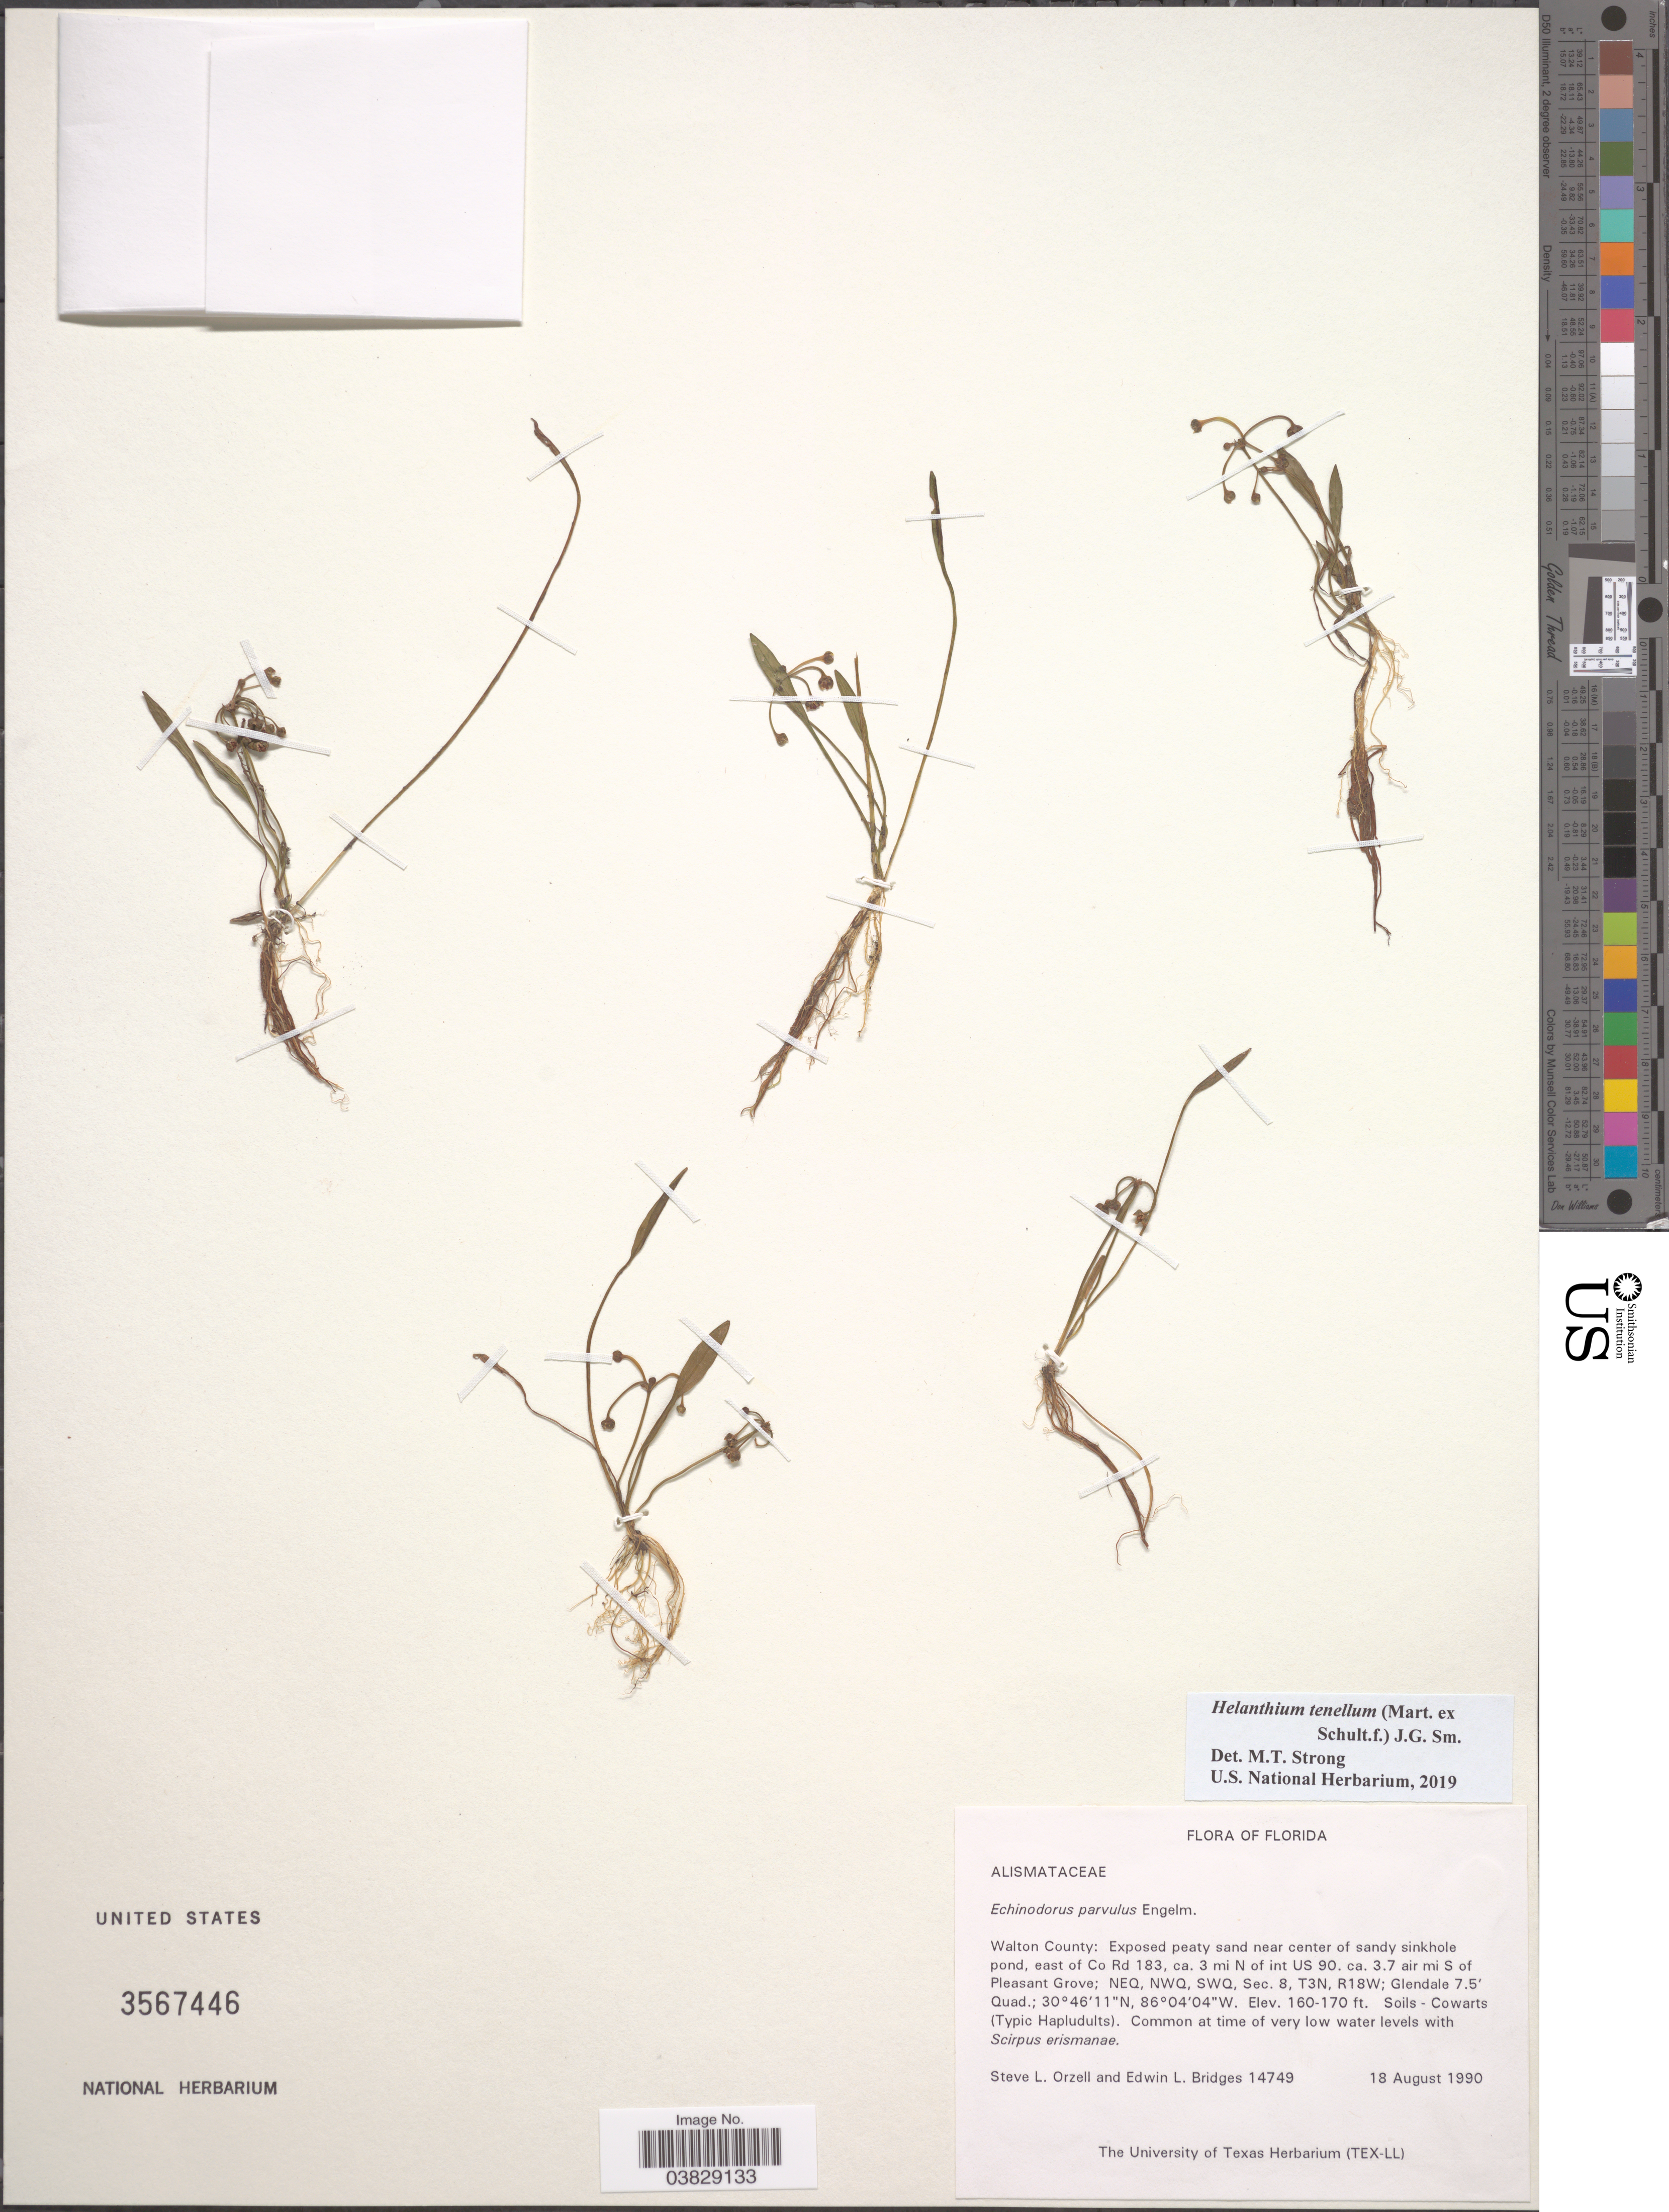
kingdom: Plantae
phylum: Tracheophyta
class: Liliopsida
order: Alismatales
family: Alismataceae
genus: Helanthium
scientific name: Helanthium tenellum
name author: (Mart. ex Schult. f.) J.G. Sm.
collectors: S. Orzell & E. Bridges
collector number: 14749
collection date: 1990-08-18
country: United States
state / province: Florida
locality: Walton County: Exposed peaty san near center of sandy sinkhole pond, east of Co Rd 183, ca. 3 mi N of int US 90. ca. 3.7 air mi S of Pleasant grove; NEQ, NWQ, SWQ, Sec. 8, T3N, R18W; Glendale 7.5'Quad.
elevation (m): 49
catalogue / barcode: US 3567446